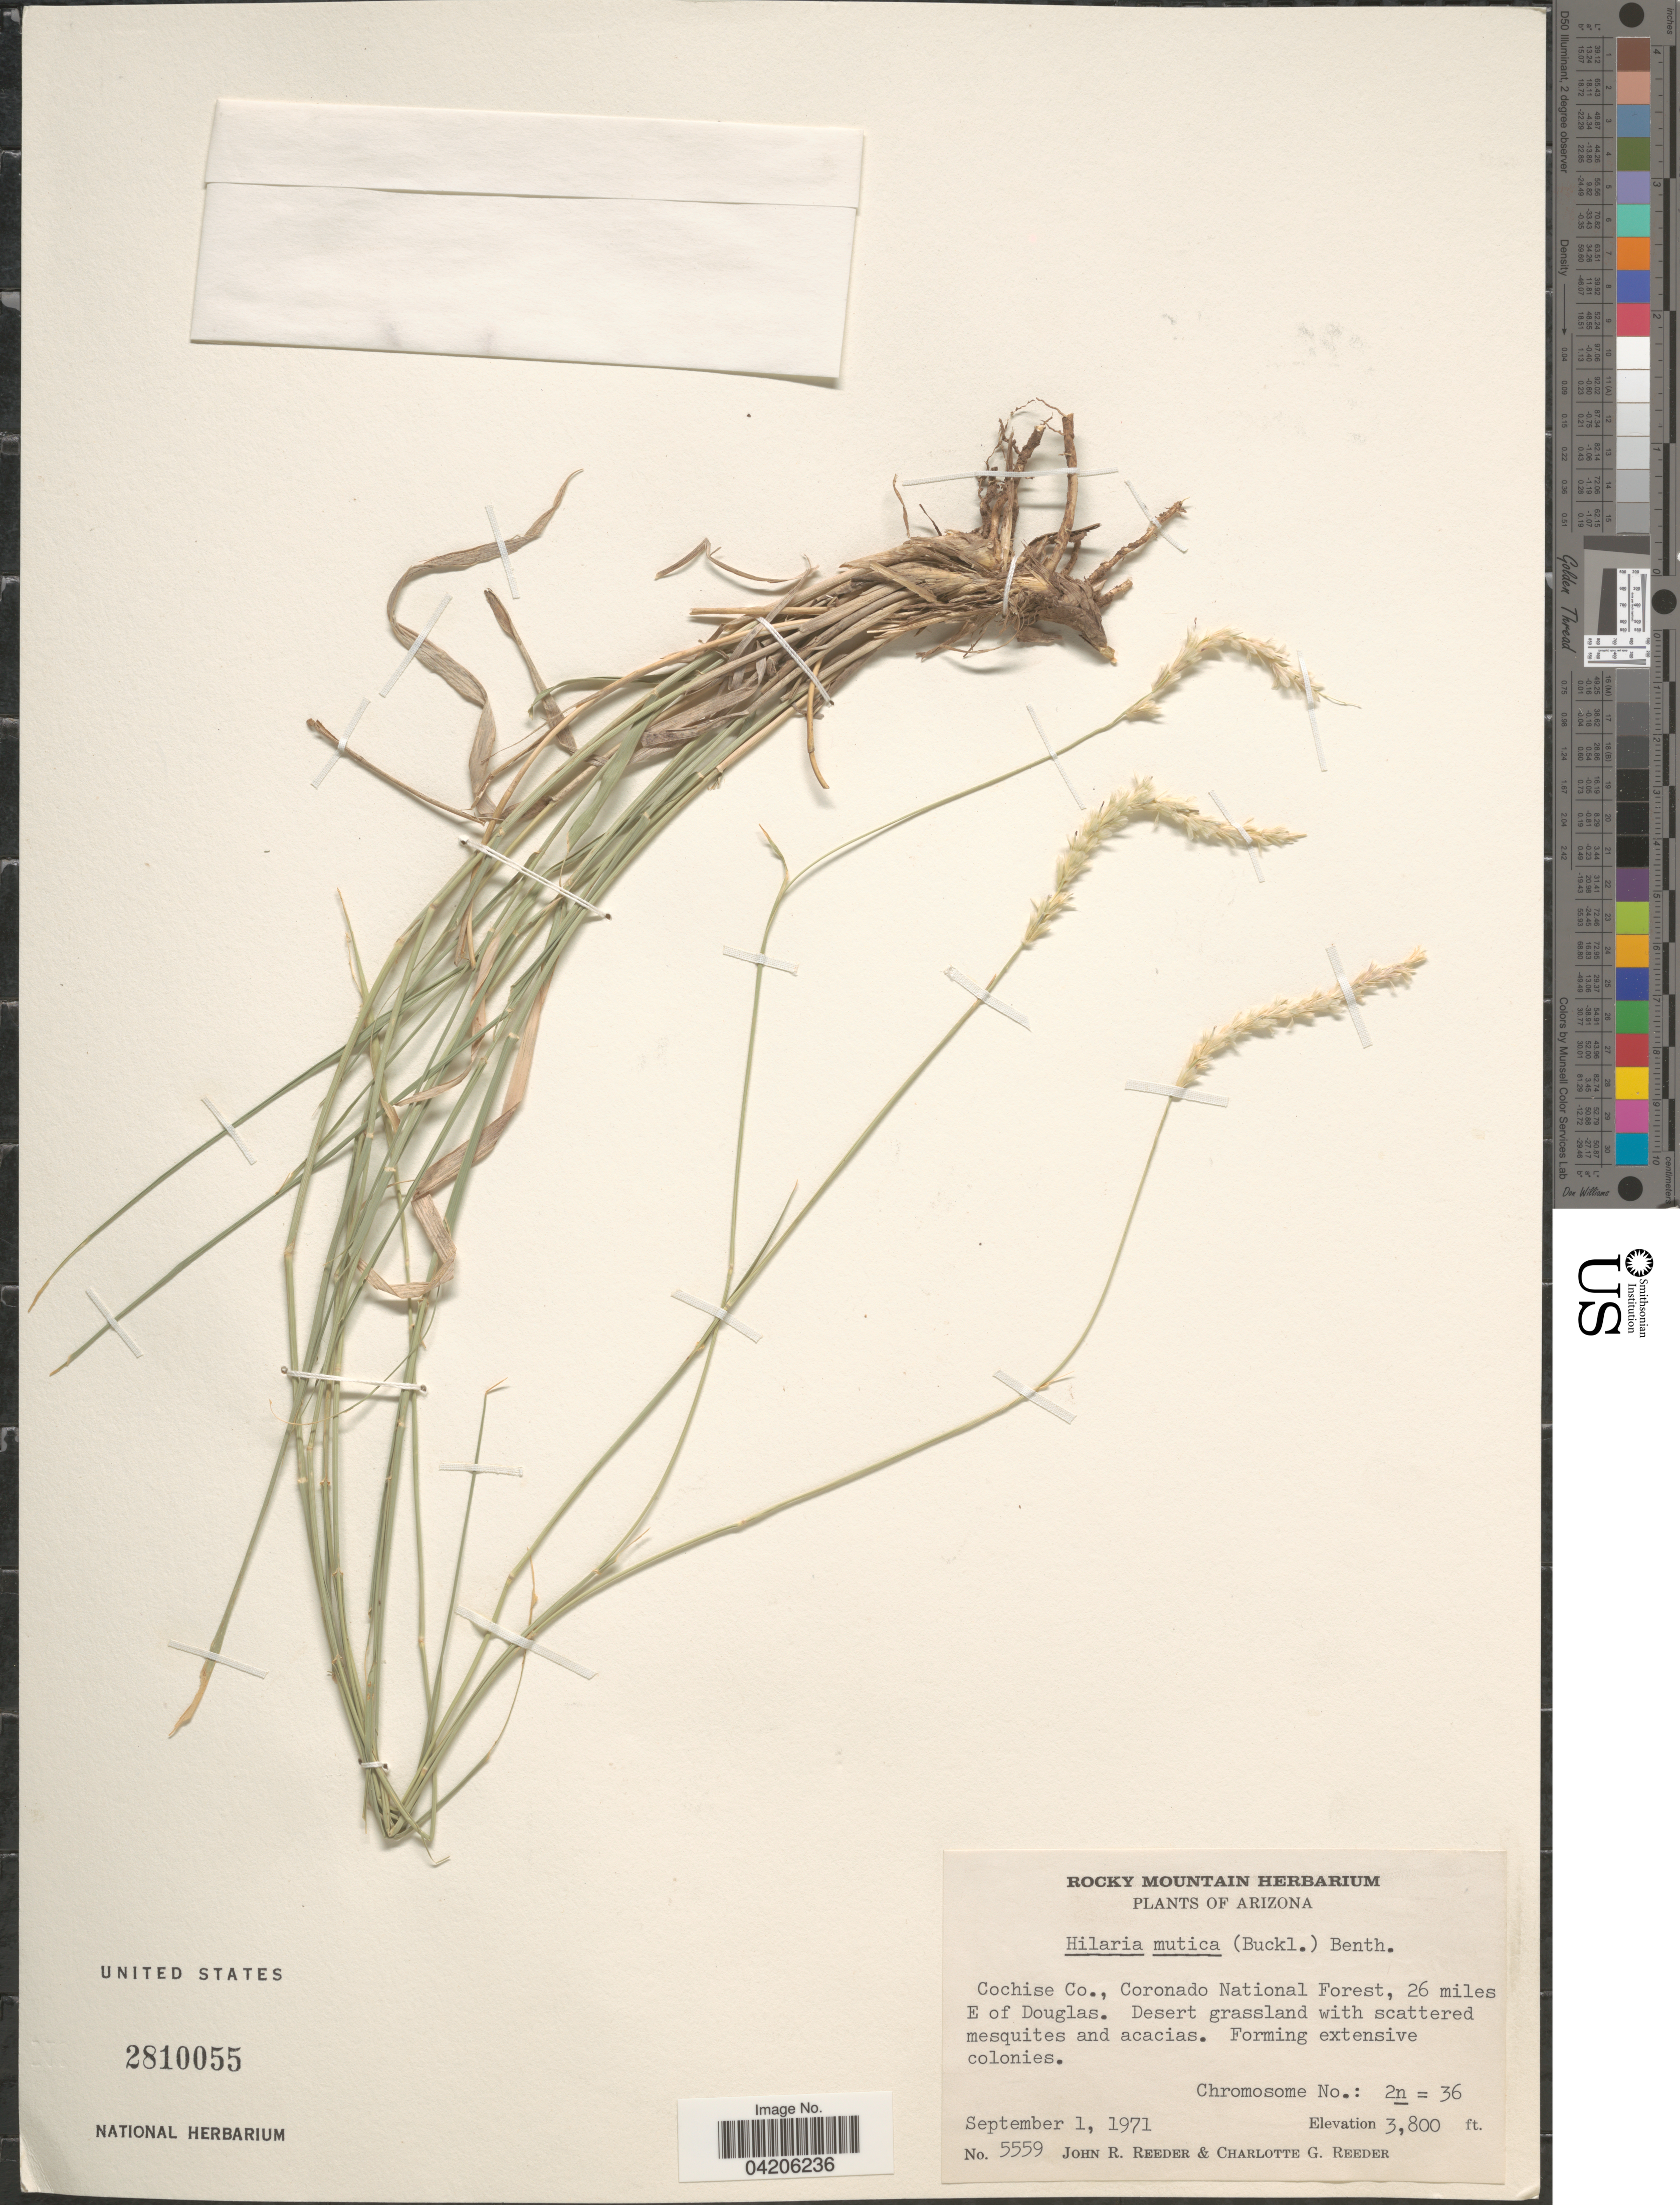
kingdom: Plantae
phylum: Tracheophyta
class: Liliopsida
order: Poales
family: Poaceae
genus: Hilaria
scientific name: Hilaria mutica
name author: (Buckley) Benth.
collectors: J. R. Reeder & C. G. Reeder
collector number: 5559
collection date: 1971-09-01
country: United States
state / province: Arizona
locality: Cochise Co., Coronado National Forest, 26 miles E of Douglas.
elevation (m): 1158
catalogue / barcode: US 2810055